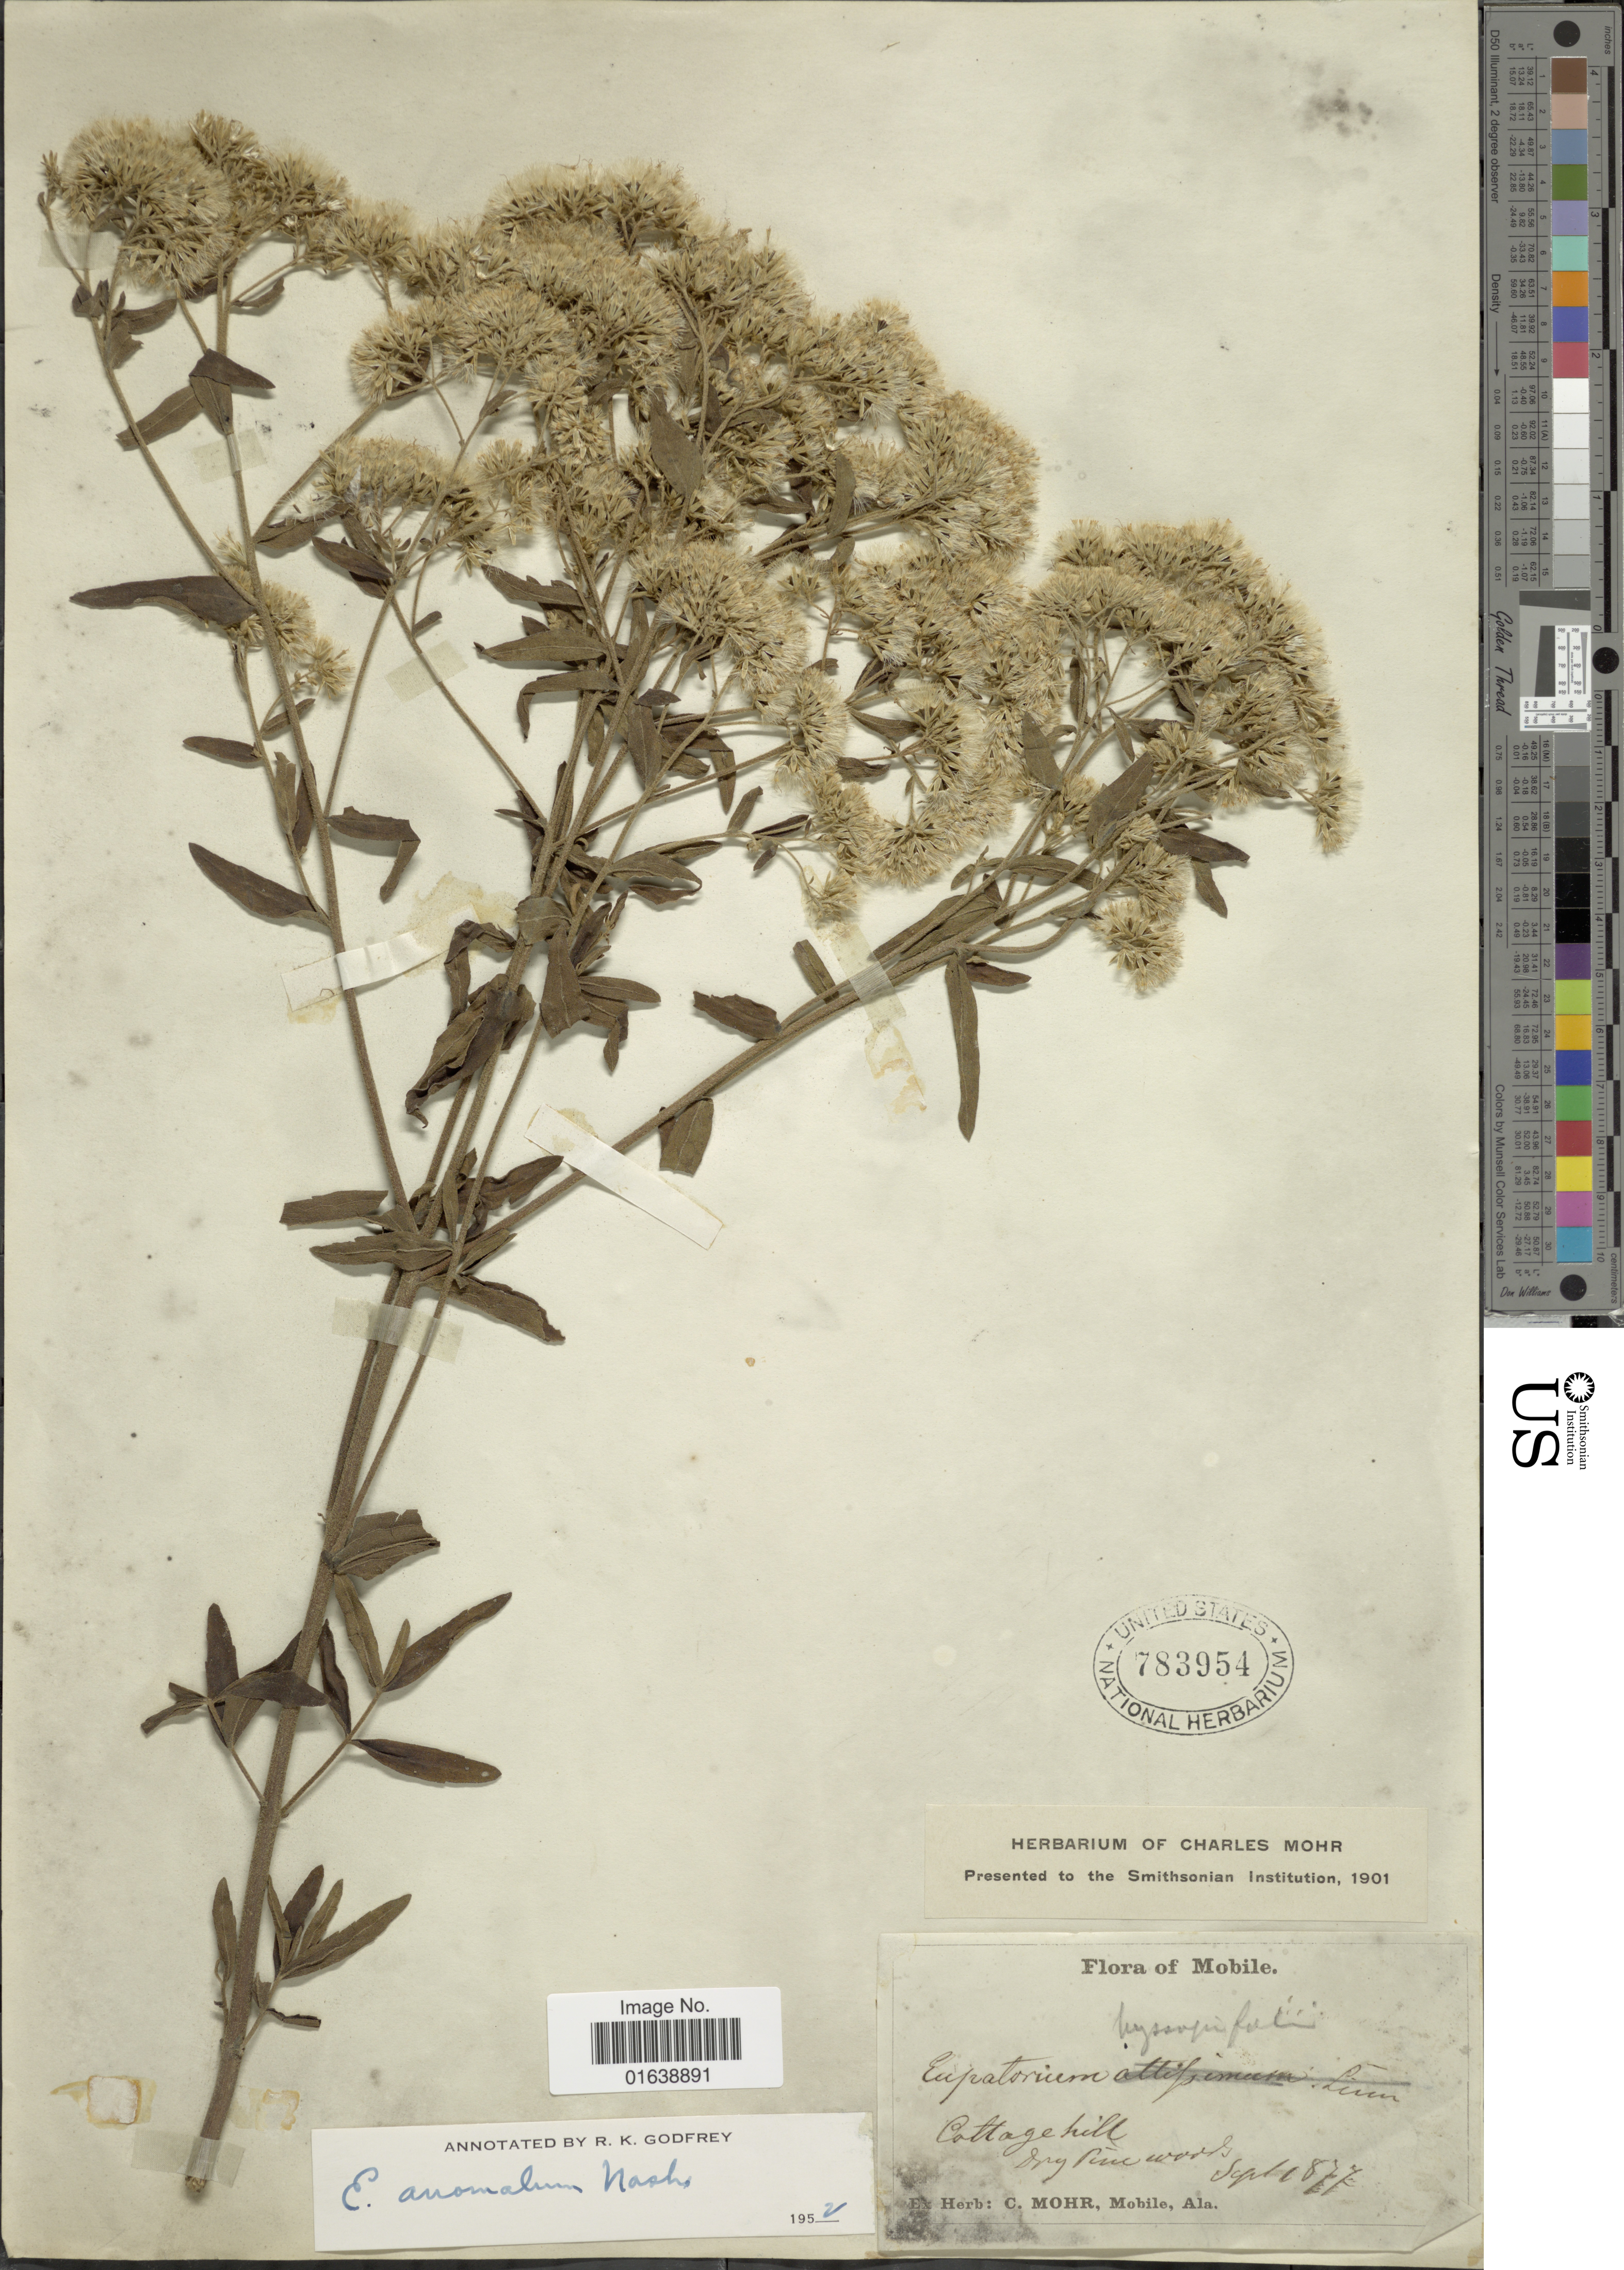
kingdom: Plantae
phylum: Tracheophyta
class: Magnoliopsida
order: Asterales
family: Asteraceae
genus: Eupatorium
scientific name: Eupatorium anomalum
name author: Nash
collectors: ex herb. C. Mohr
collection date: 1877-09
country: United States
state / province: Alabama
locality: Mobile. Cottage hill. Dry pine wood. Ala.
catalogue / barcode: US 783954